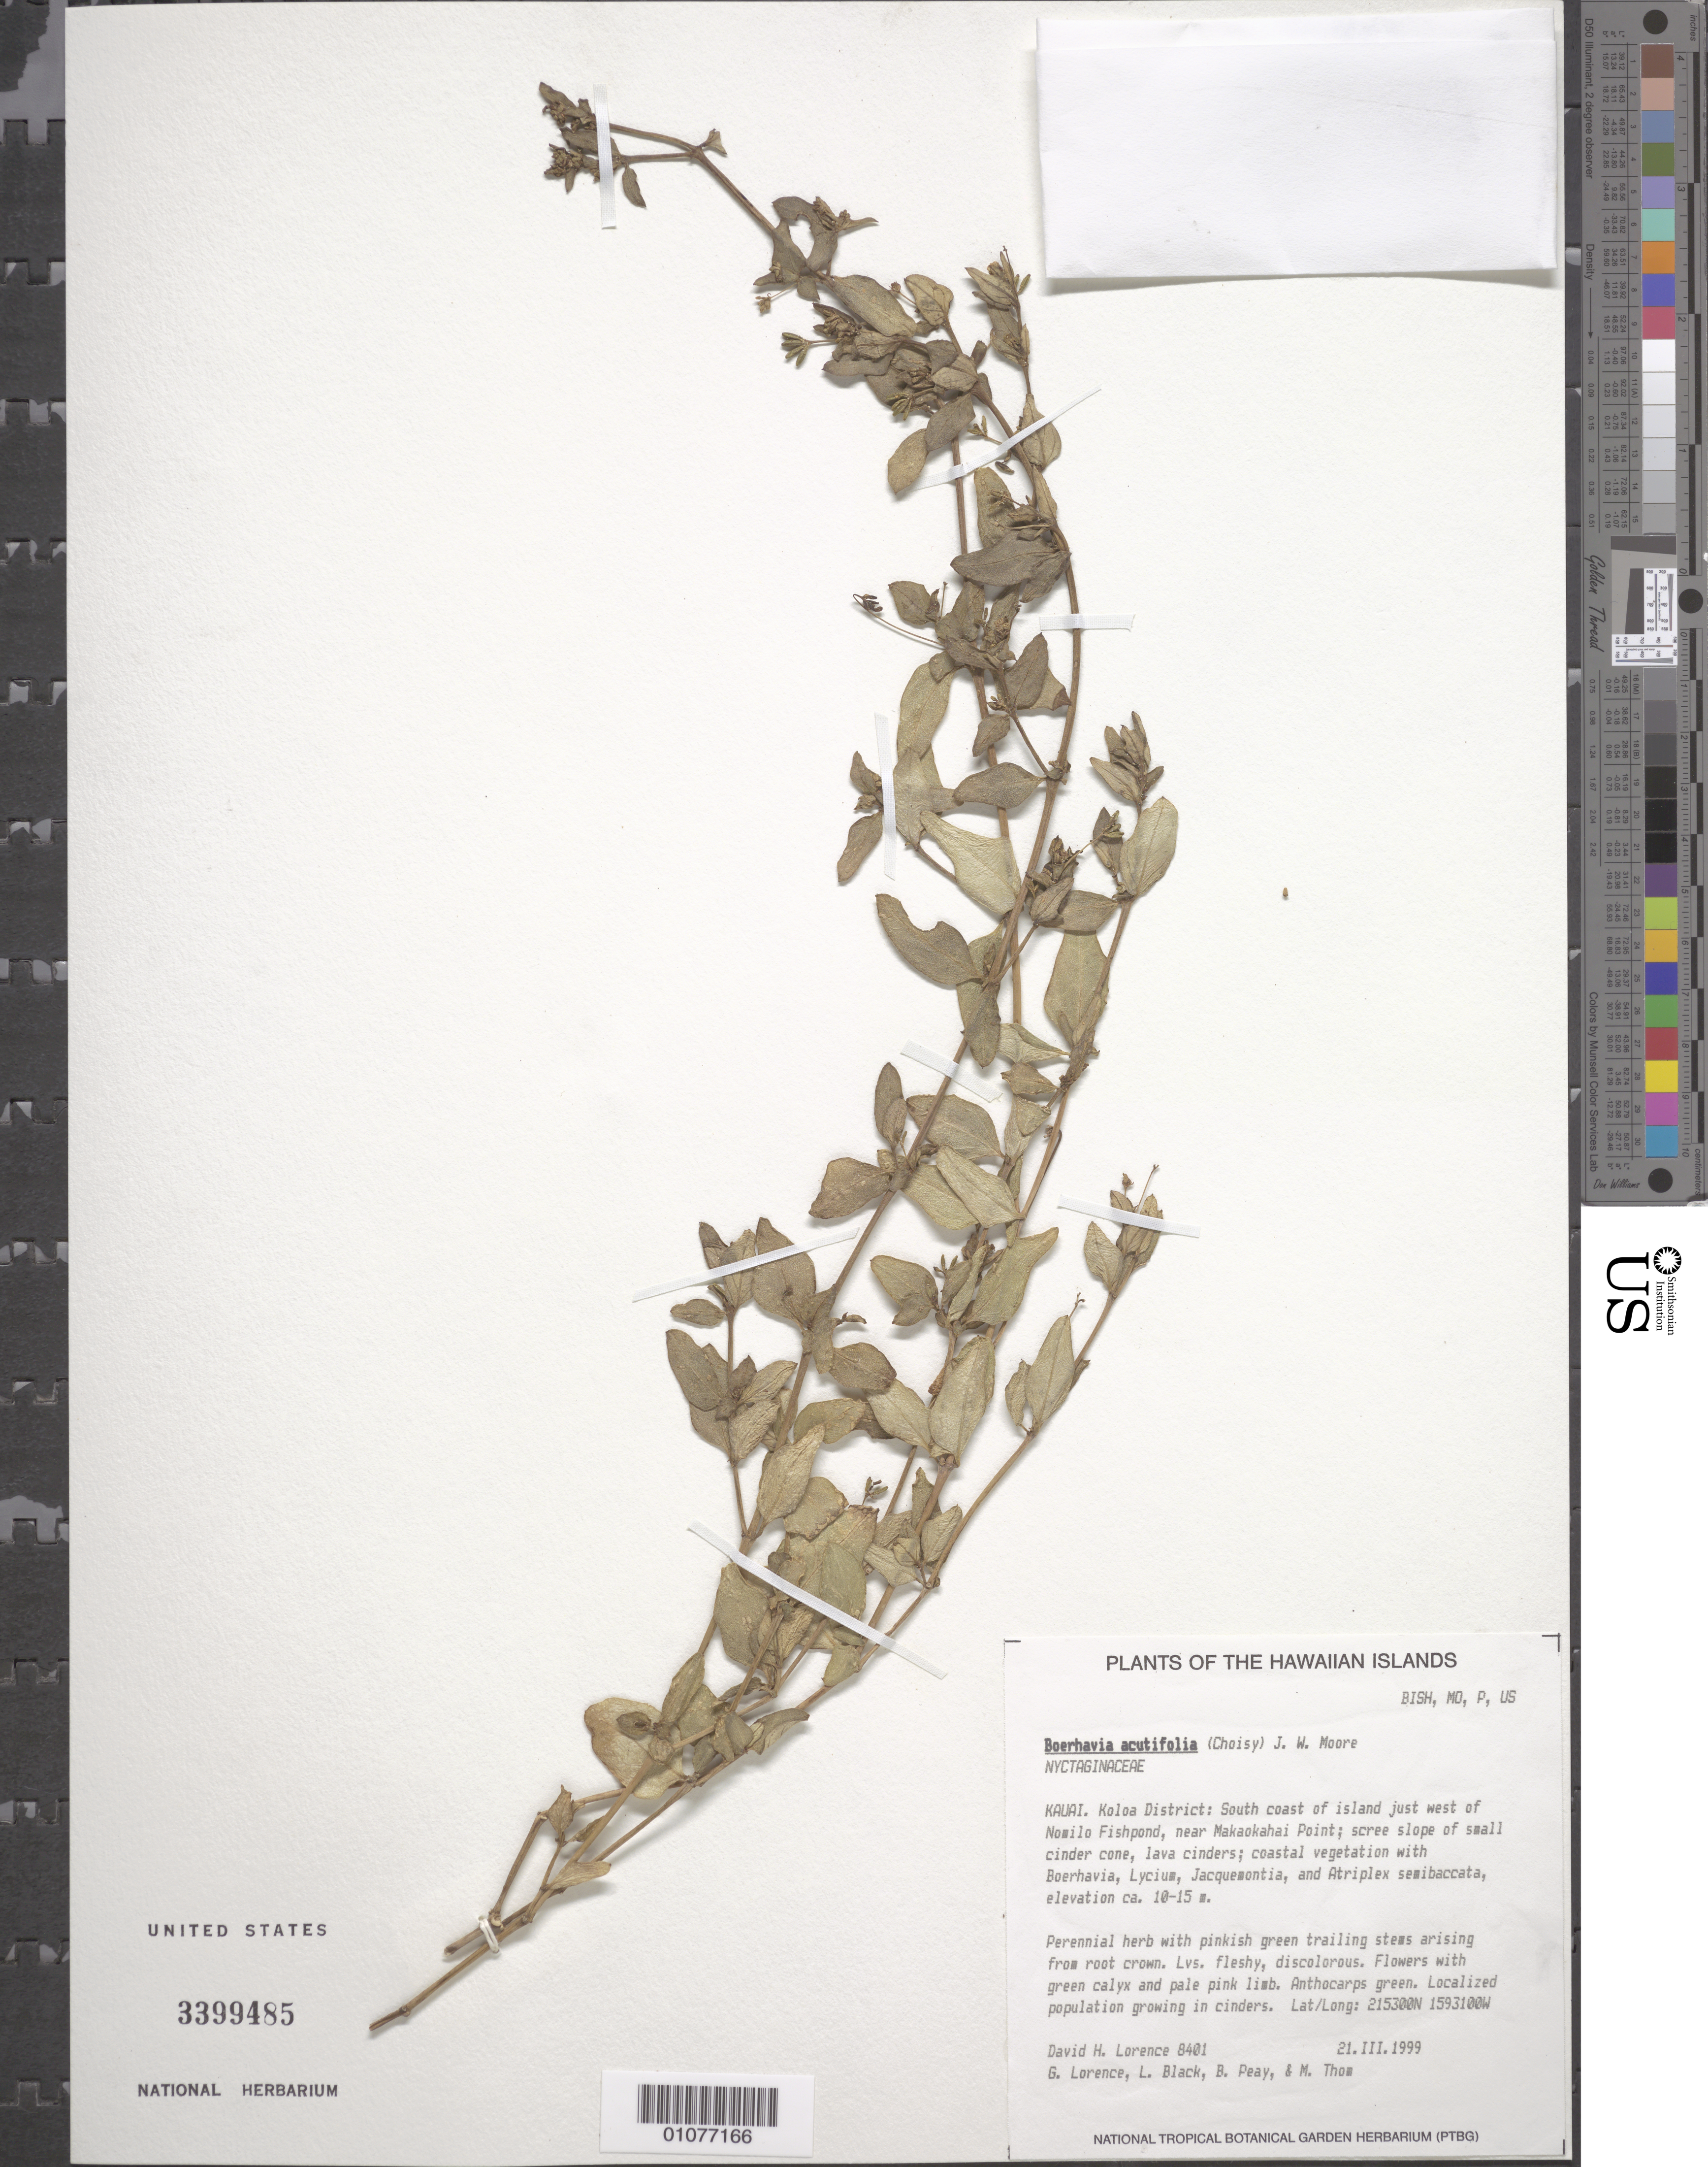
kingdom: Plantae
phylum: Tracheophyta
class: Magnoliopsida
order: Caryophyllales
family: Nyctaginaceae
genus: Boerhavia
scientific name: Boerhavia acutifolia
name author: (Choisy) J.W. Moore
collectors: D. Lorence, G. Lorence, L. Black, B. Peay & M. Thom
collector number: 8401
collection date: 1999-03-21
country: United States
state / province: Hawaii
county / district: Kauai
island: Kaua'i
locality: Koloa District, S coast of island just W of Nomilo Fishpond, near Makaokahai Point.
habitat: Scree slope of small cinder cone, lava cinders; coastal vegetation.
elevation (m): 10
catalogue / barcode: US 3399485